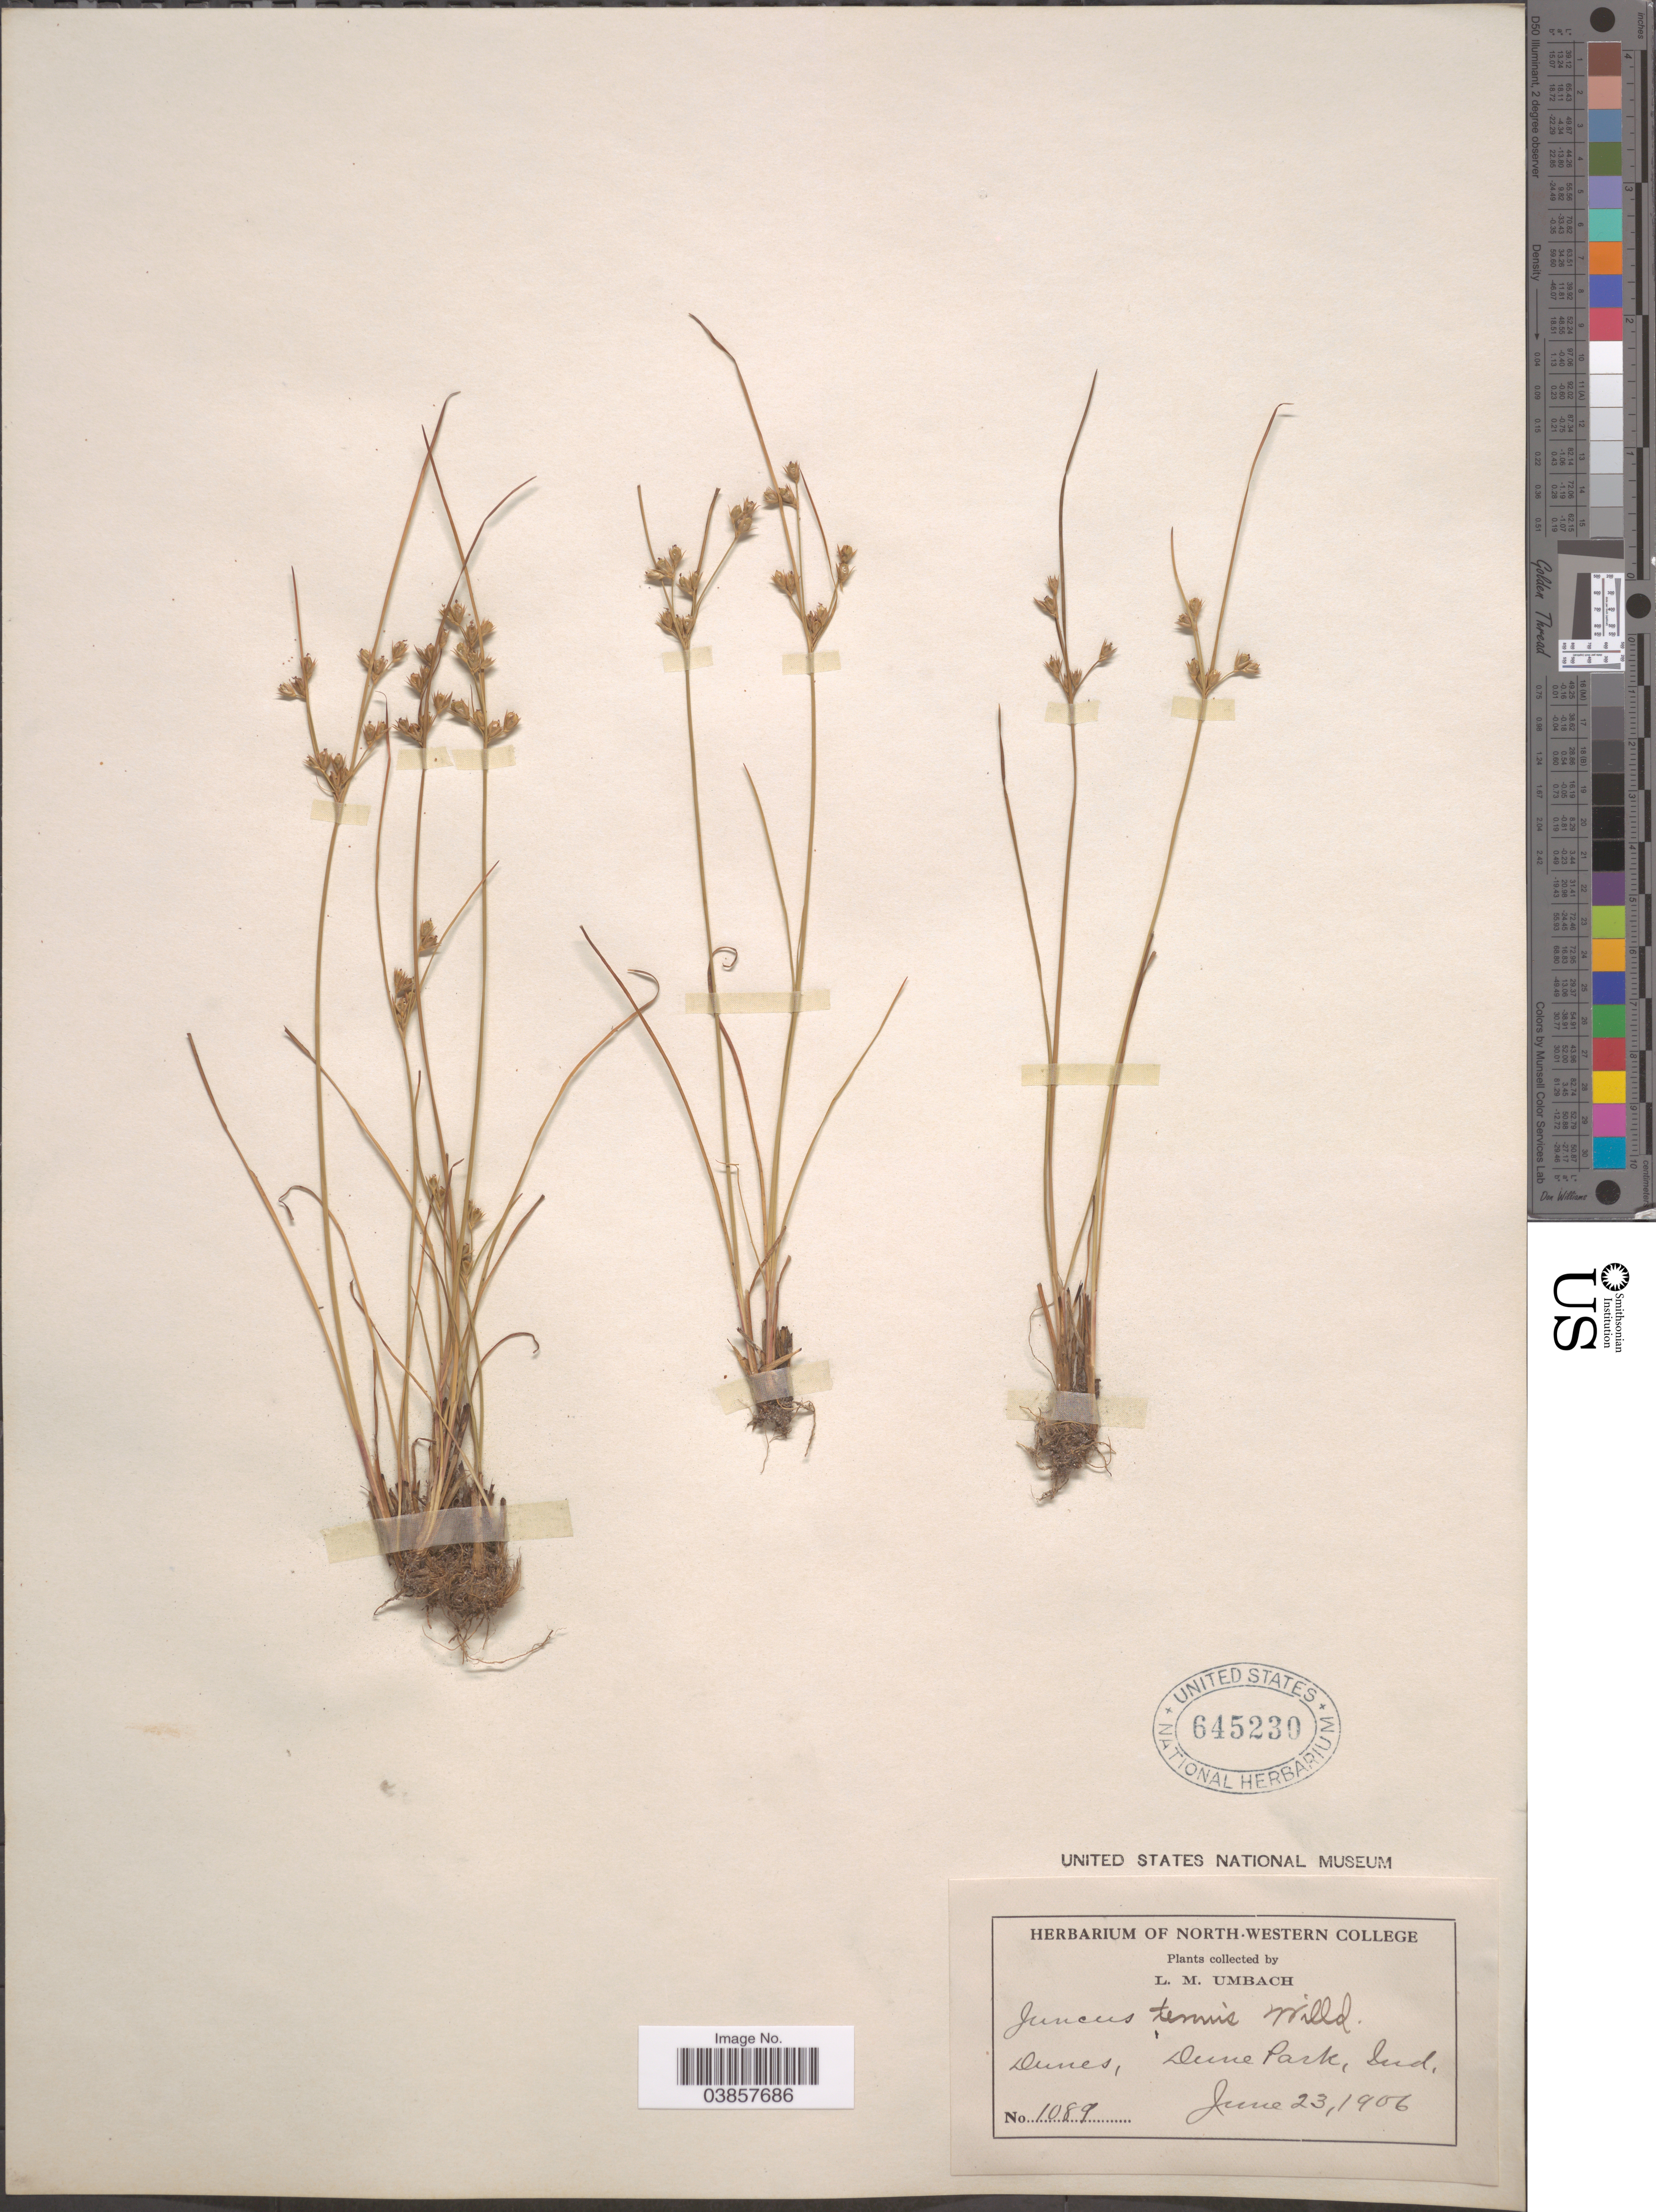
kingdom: Plantae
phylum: Tracheophyta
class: Liliopsida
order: Poales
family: Juncaceae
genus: Juncus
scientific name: Juncus tenuis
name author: Willd.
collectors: L. M. Umbach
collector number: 1089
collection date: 1906-06-23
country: United States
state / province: Indiana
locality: Dunes, Dune Park.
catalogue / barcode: US 645230